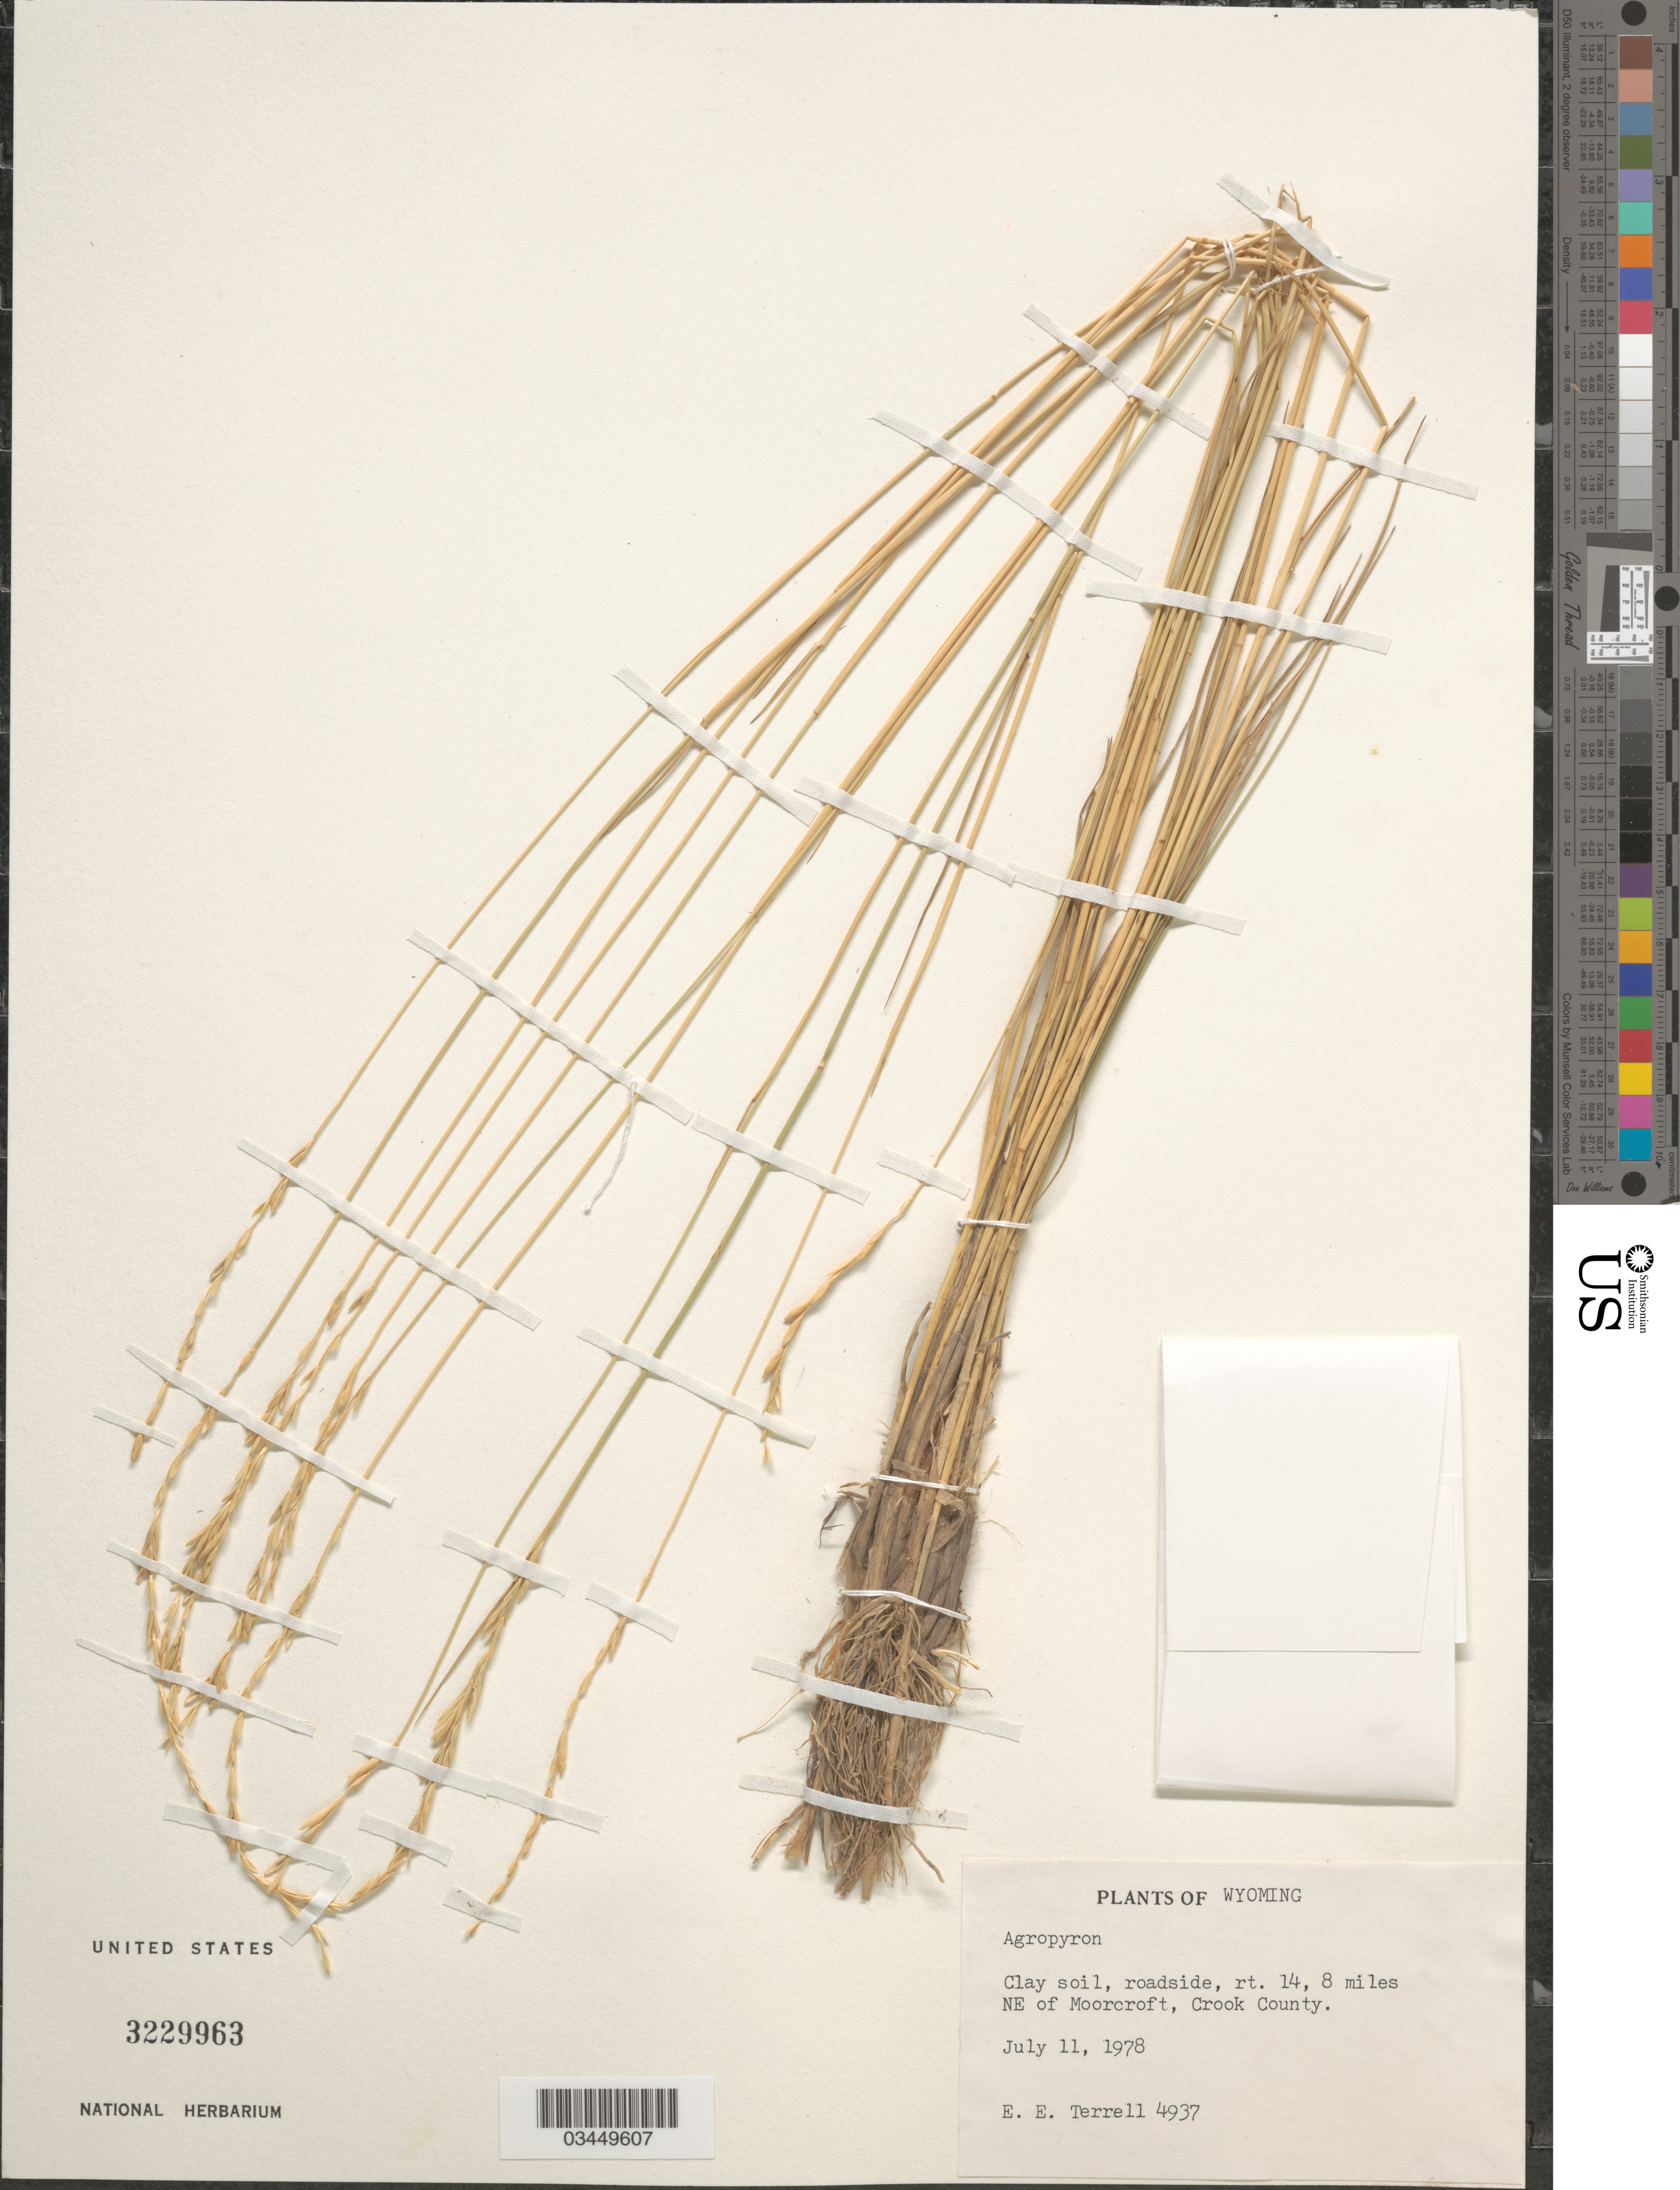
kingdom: Plantae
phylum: Tracheophyta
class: Liliopsida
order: Poales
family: Poaceae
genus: Elymus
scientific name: Elymus sp.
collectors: E. E. Terrell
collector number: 4937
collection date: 1978-07-11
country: United States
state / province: Wyoming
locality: Roadside, rt. 14, 8 miles NE of Moorcroft, Crook County.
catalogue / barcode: US 3229963